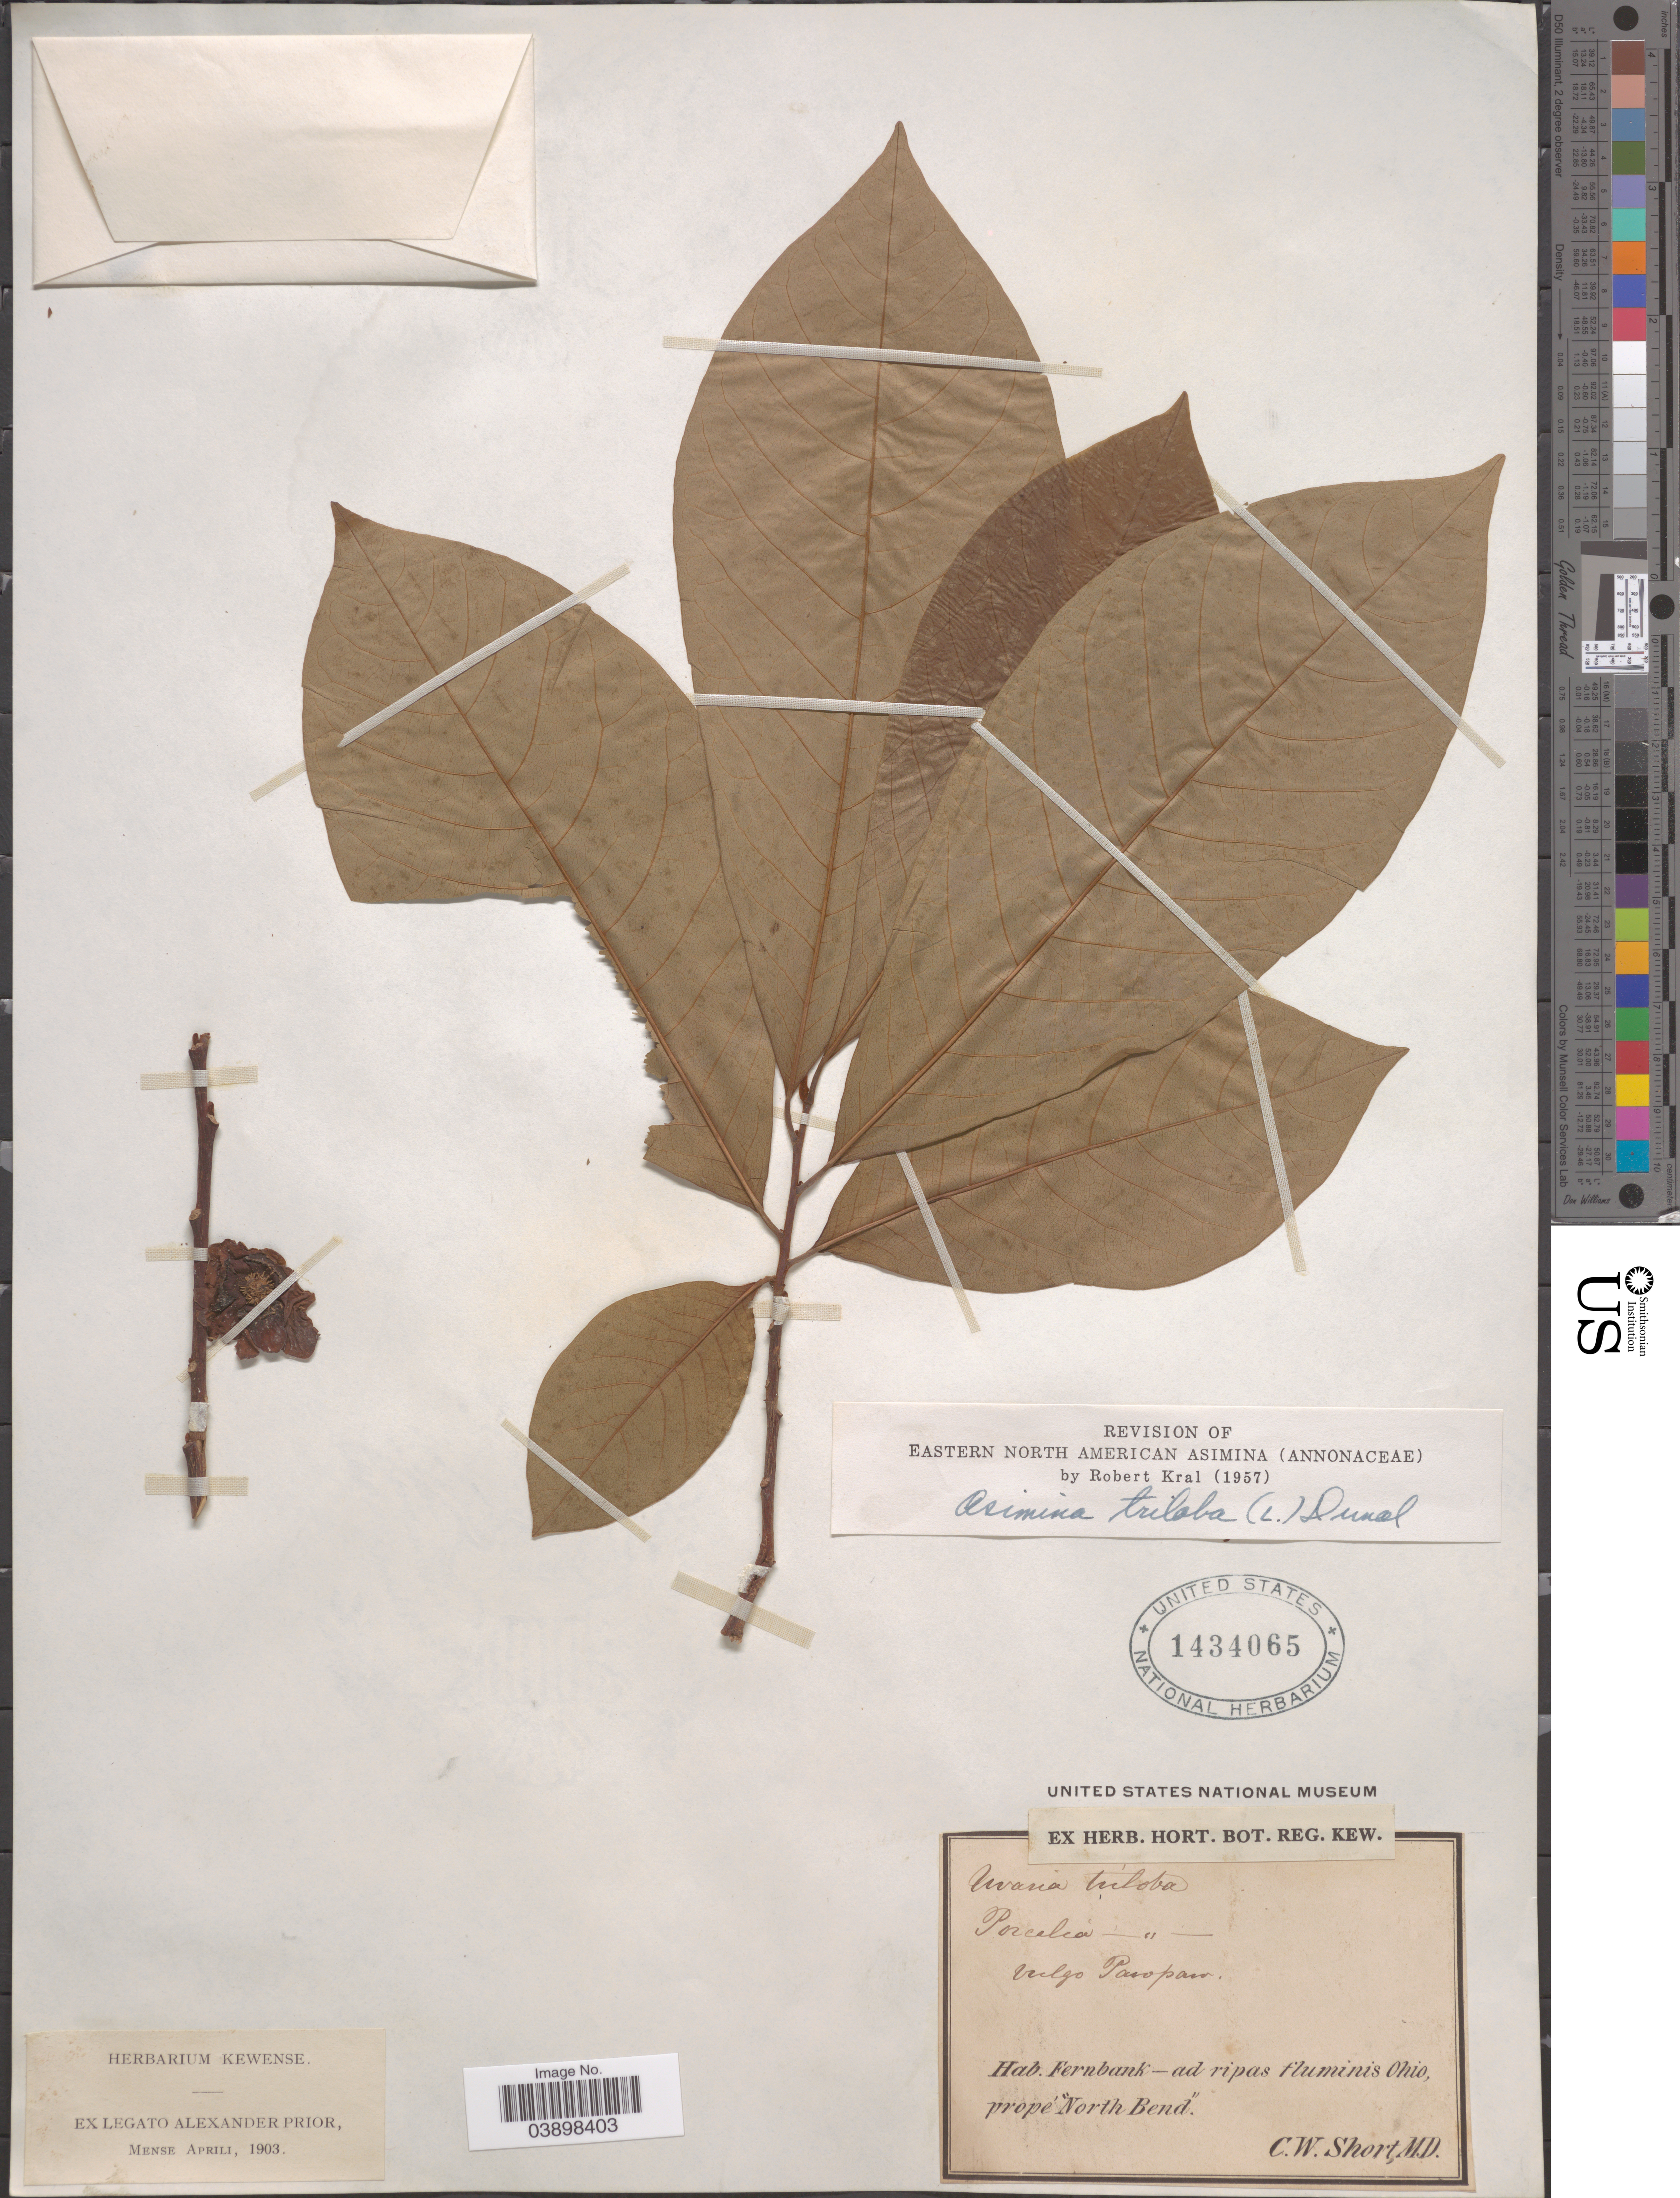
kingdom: Plantae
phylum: Tracheophyta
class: Magnoliopsida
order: Magnoliales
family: Annonaceae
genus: Asimina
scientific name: Asimina triloba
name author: (L.) Dunal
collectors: C. W. Short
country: United States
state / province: Ohio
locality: Fernbank - ad ripas fluminis Ohio, prope "North Bend".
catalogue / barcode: US 1434065